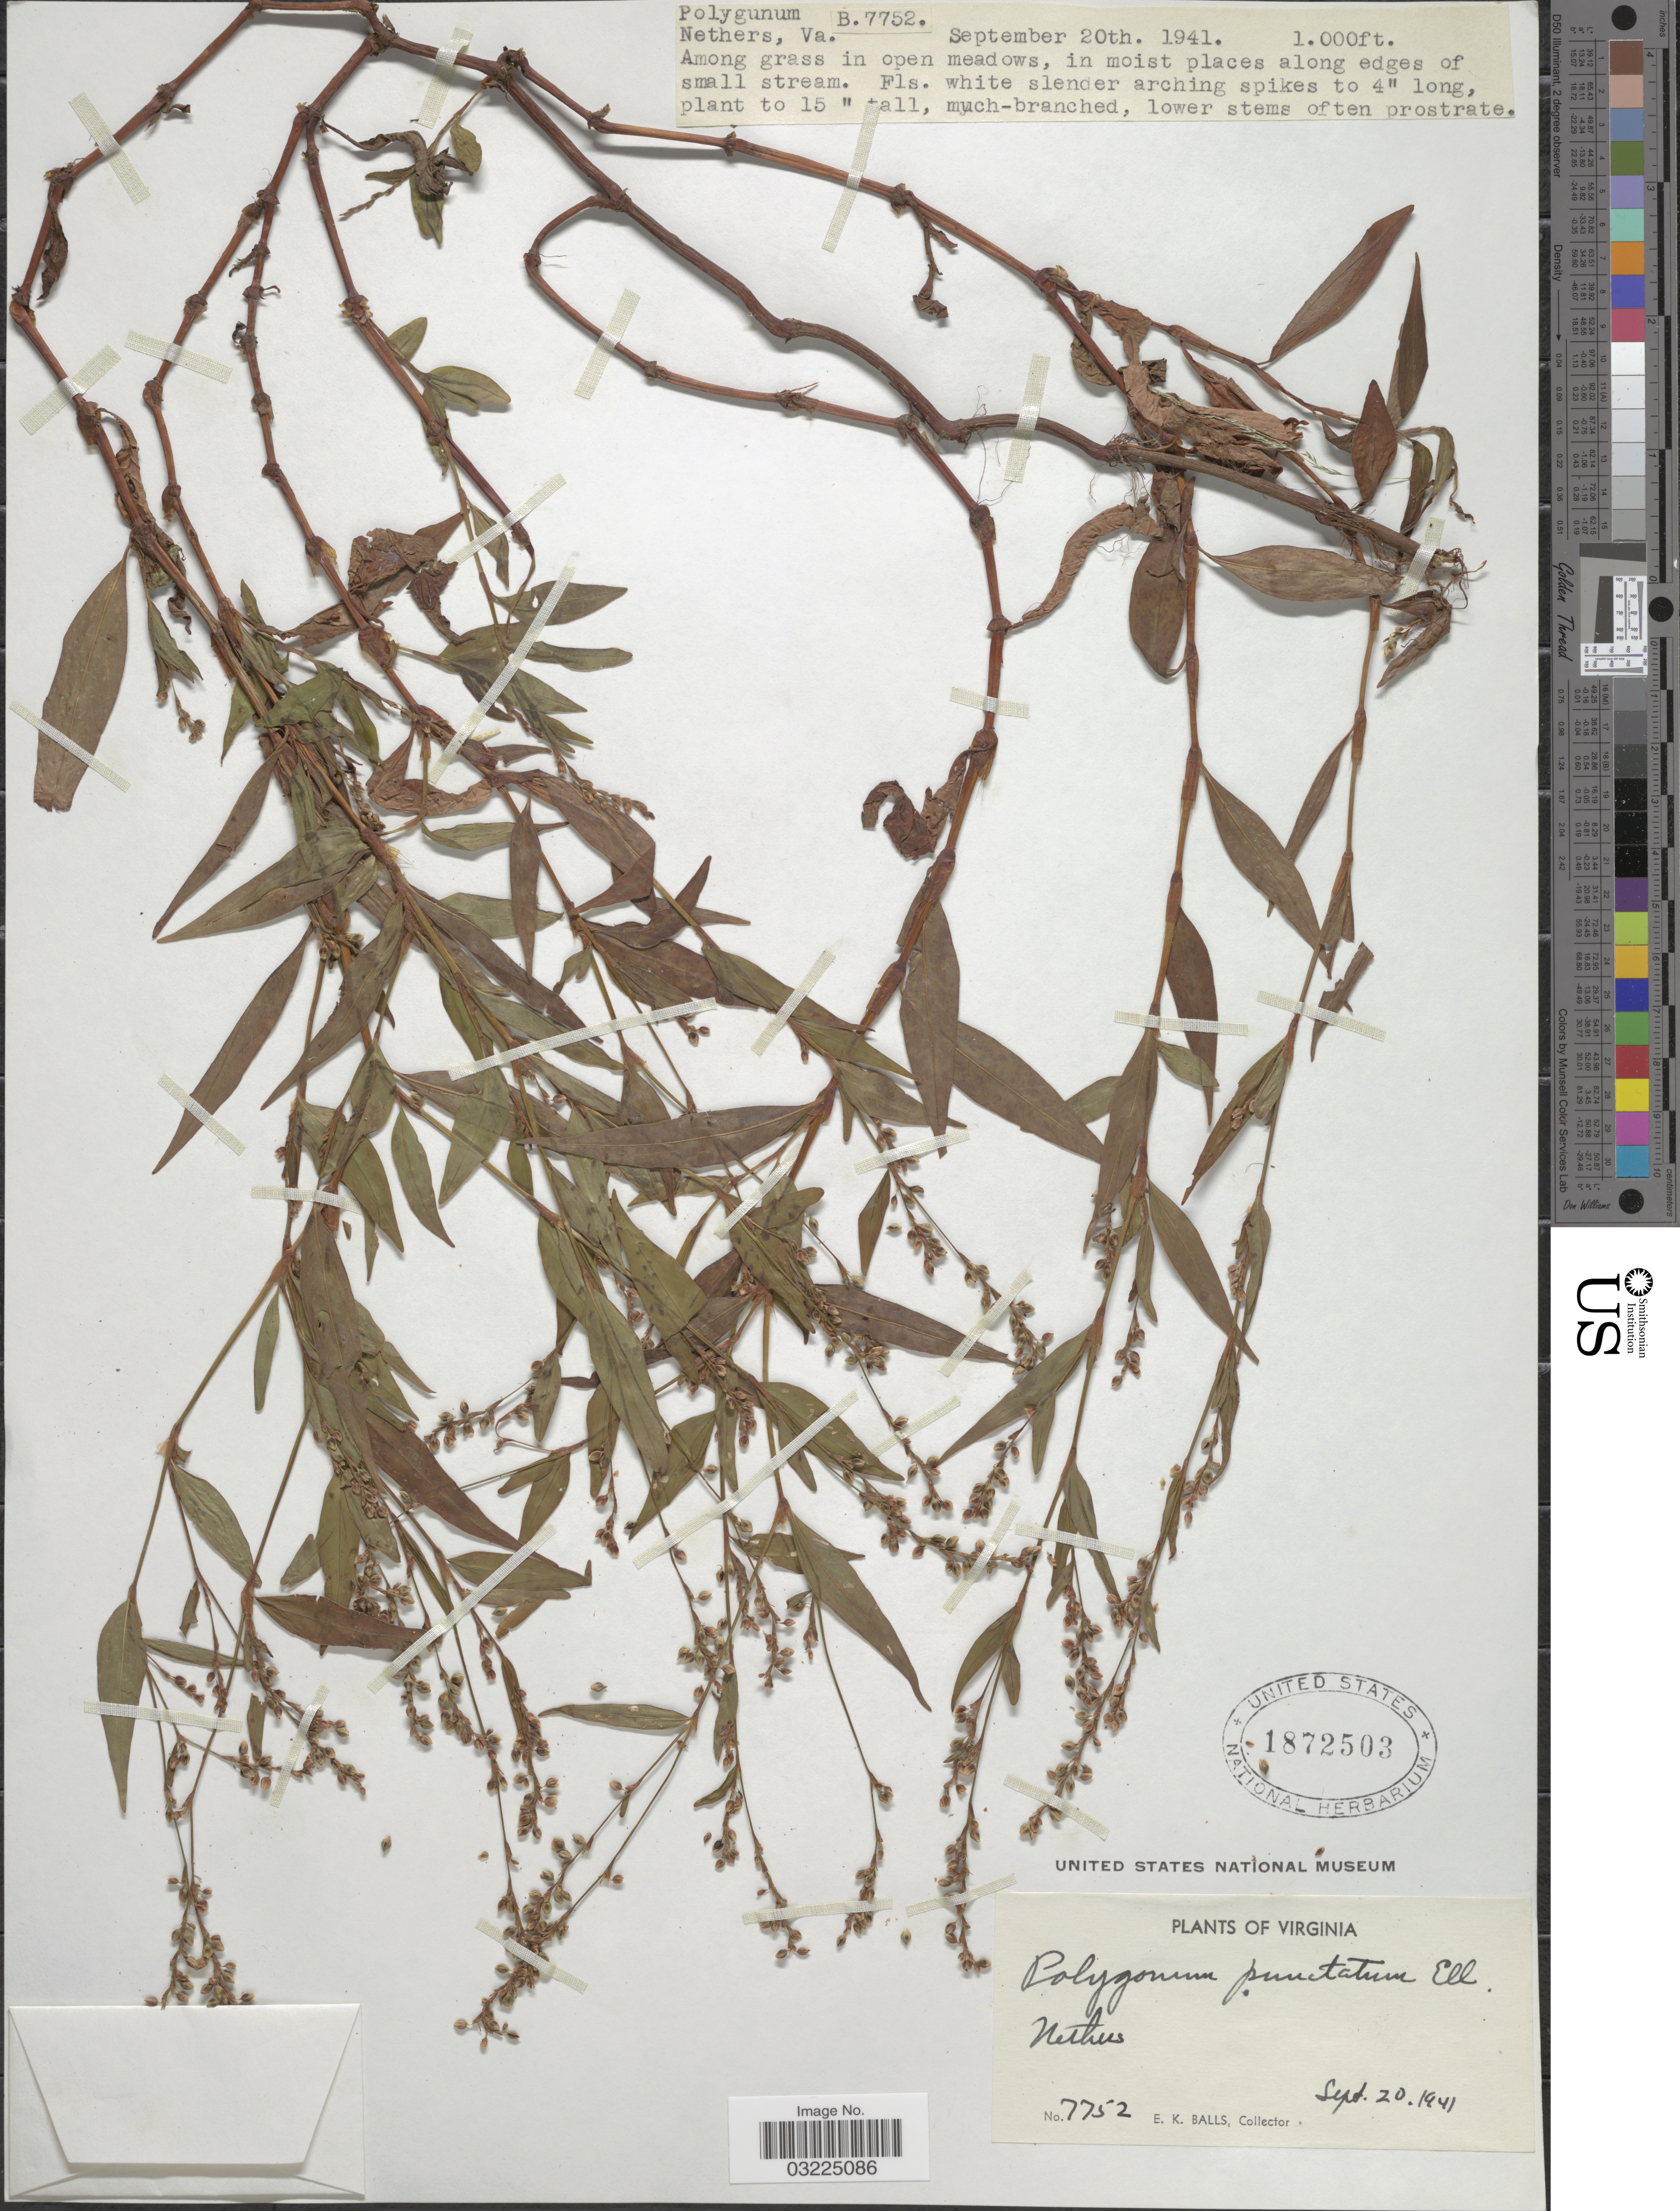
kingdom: Plantae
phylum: Tracheophyta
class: Magnoliopsida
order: Caryophyllales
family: Polygonaceae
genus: Persicaria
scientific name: Persicaria punctata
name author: (Elliott) Small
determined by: Atha, D. E.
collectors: E. K. Balls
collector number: B7752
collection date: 1941-09-20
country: United States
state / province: Virginia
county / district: Madison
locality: Nethers.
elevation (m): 305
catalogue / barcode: US 1872503